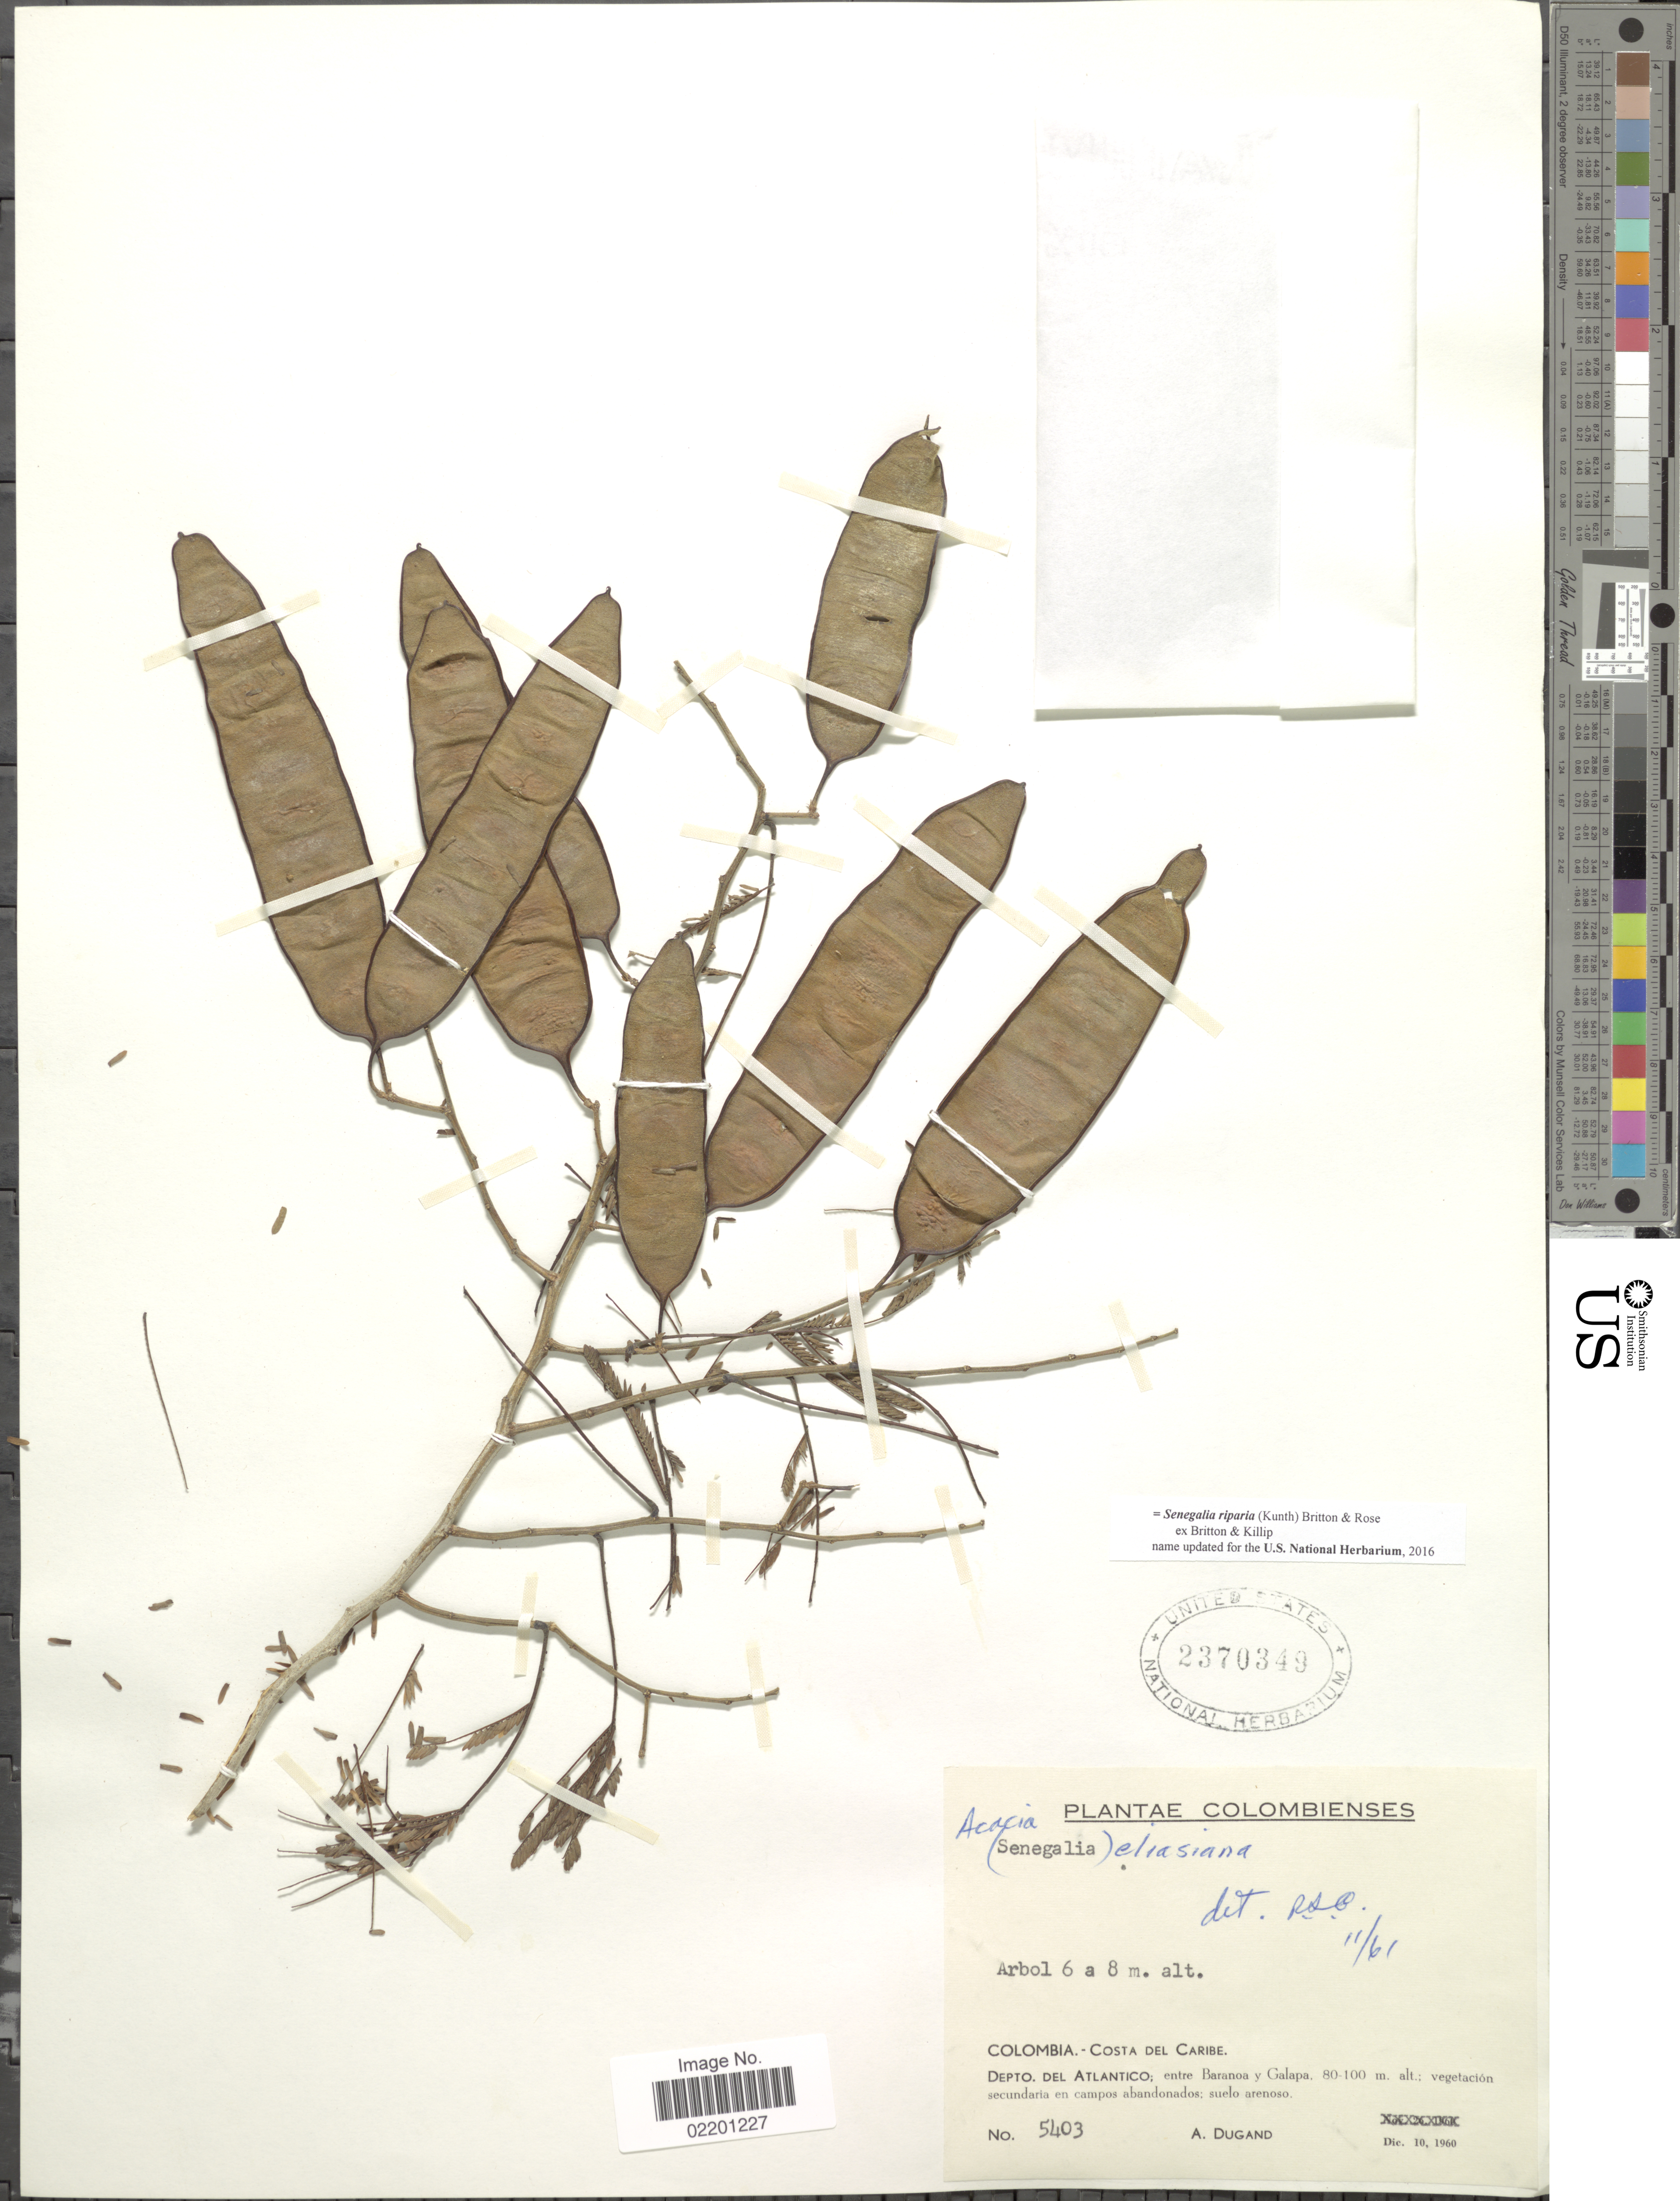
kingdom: Plantae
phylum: Tracheophyta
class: Magnoliopsida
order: Fabales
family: Fabaceae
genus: Senegalia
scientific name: Senegalia riparia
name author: (Kunth) Britton & Rose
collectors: A. Dugand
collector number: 5403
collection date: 1960-12-10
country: Colombia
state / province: Atlántico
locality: Costa del Caribe. Depto. del Atlantico; entre Baranoa y Galapa. Vegetacion secundaria en campos abandonados; suelo arenoso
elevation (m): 80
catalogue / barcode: US 2370349